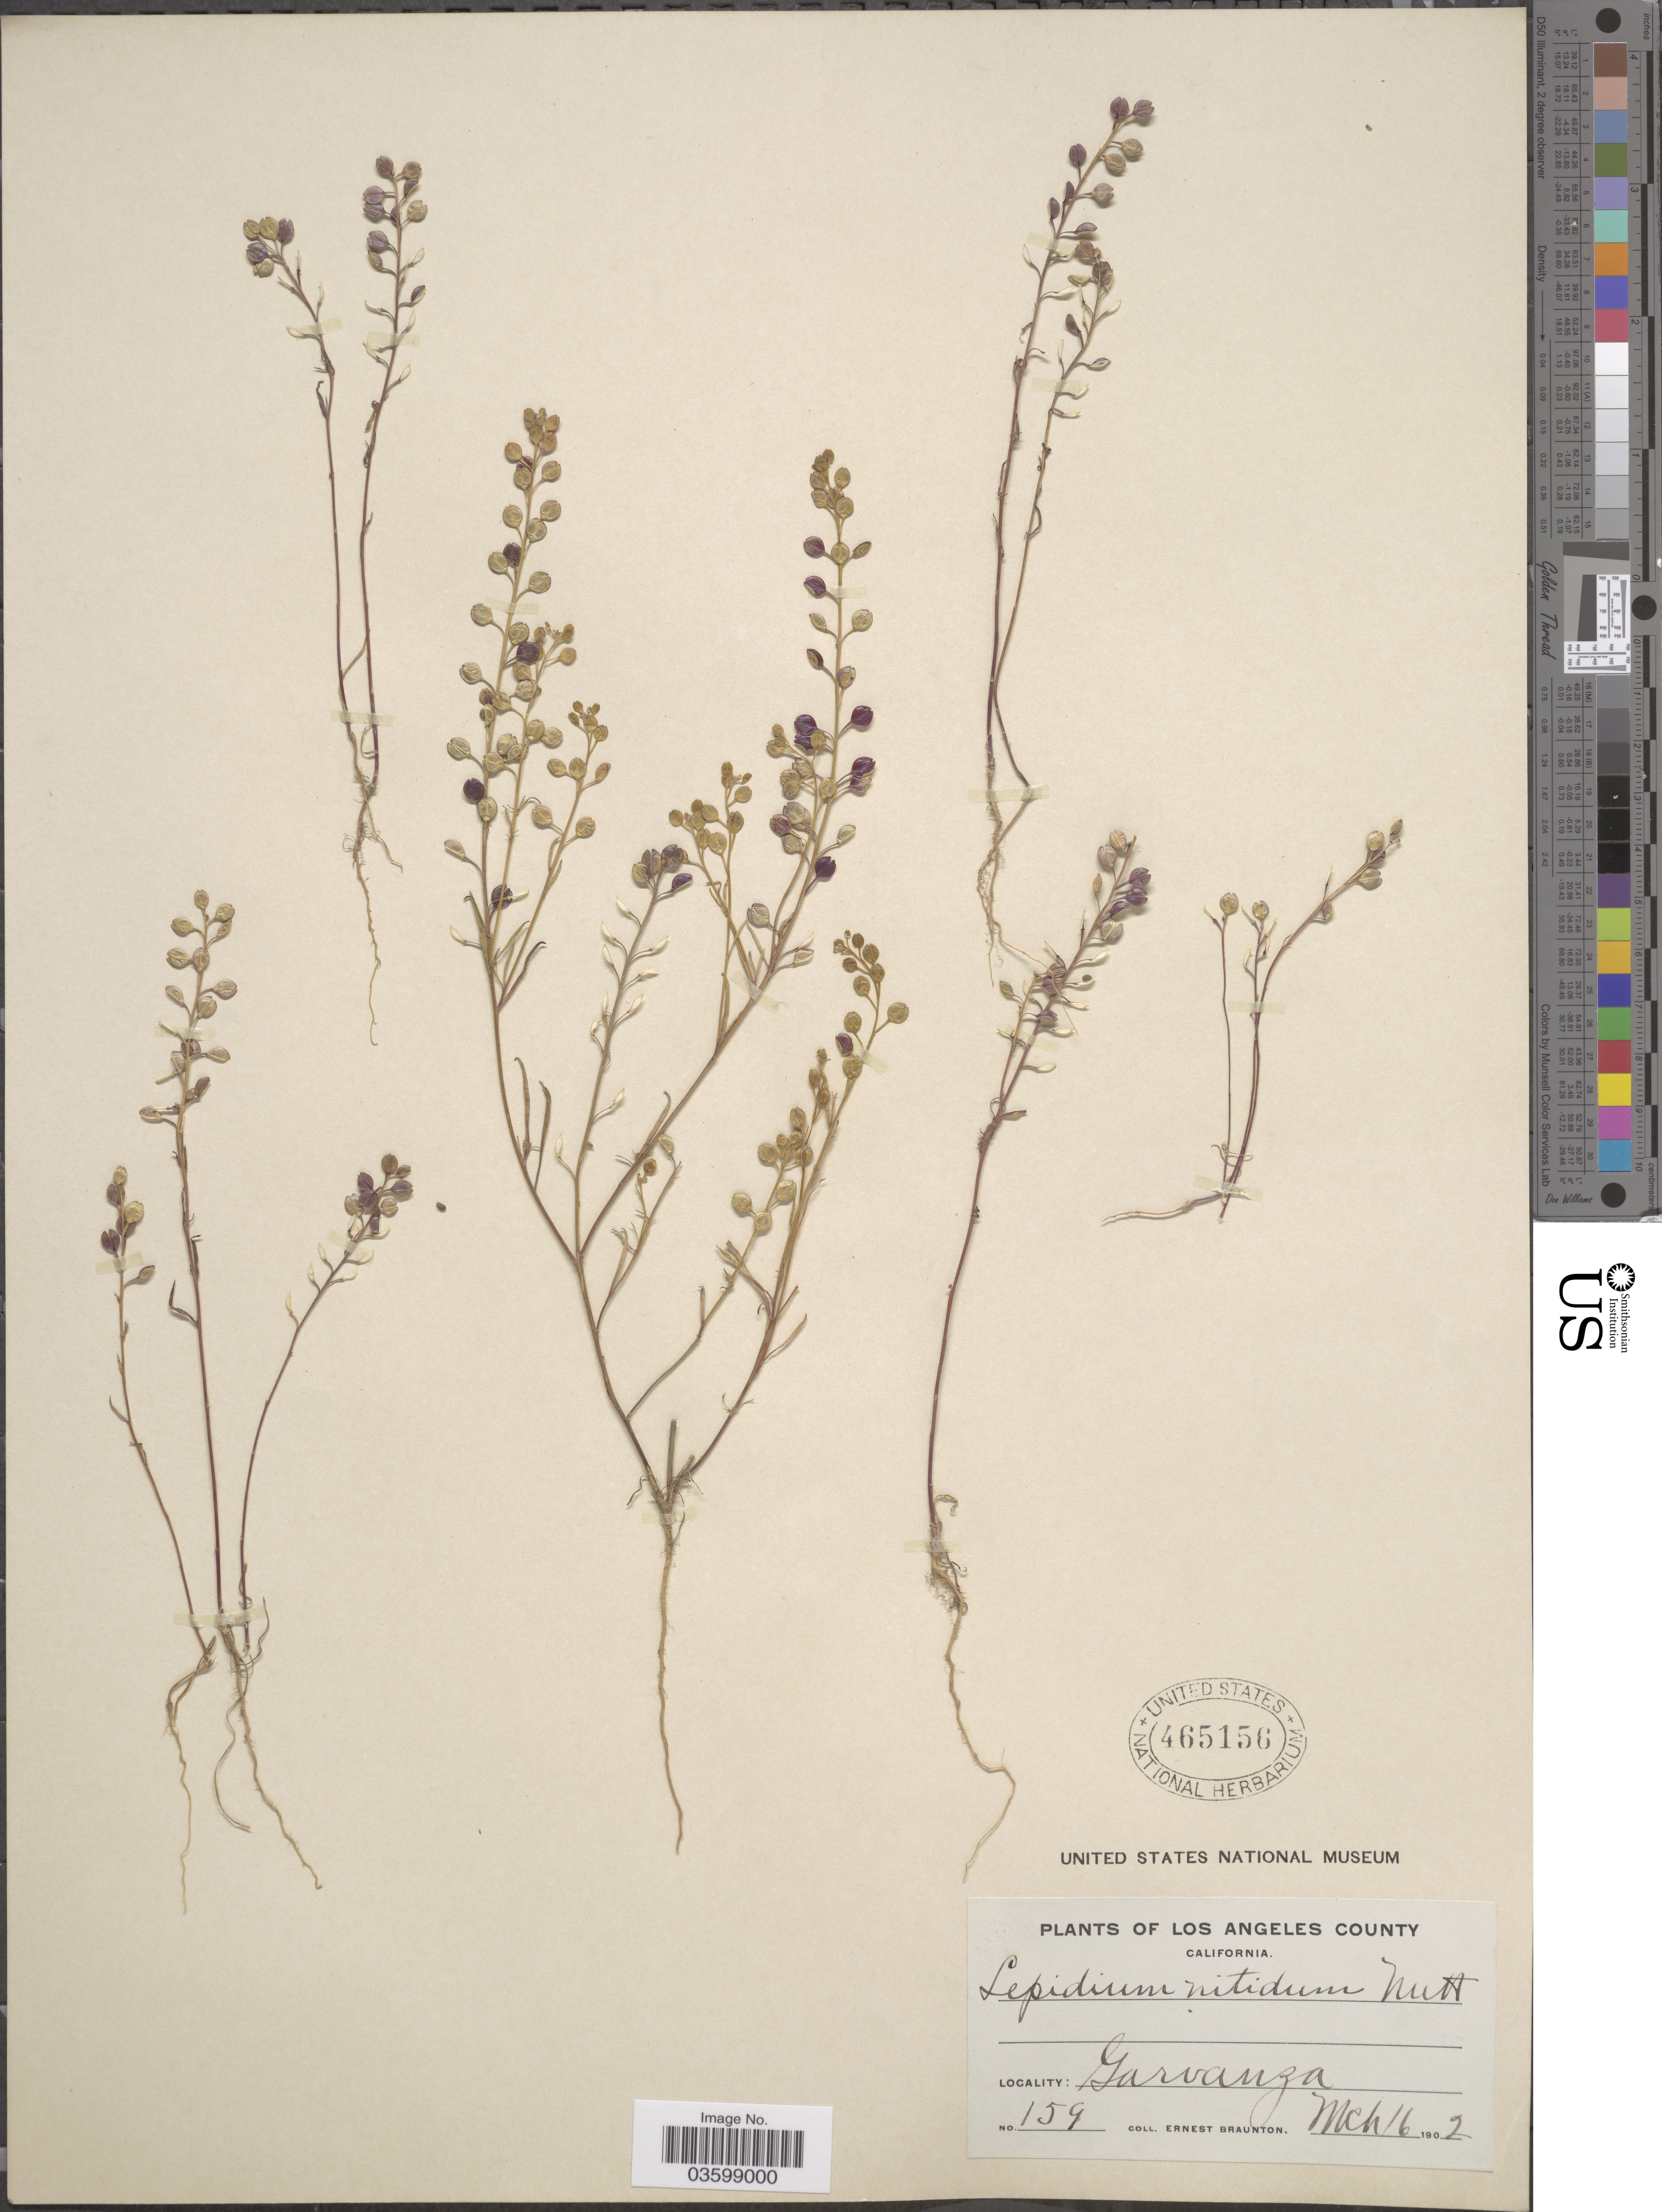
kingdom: Plantae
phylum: Tracheophyta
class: Magnoliopsida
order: Brassicales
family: Brassicaceae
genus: Lepidium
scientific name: Lepidium nitidum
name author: Nutt.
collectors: E. Braunton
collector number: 159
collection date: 1902-03-16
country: United States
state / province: California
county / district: Los Angeles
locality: Los Angeles County. Garvanza.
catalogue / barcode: US 465156